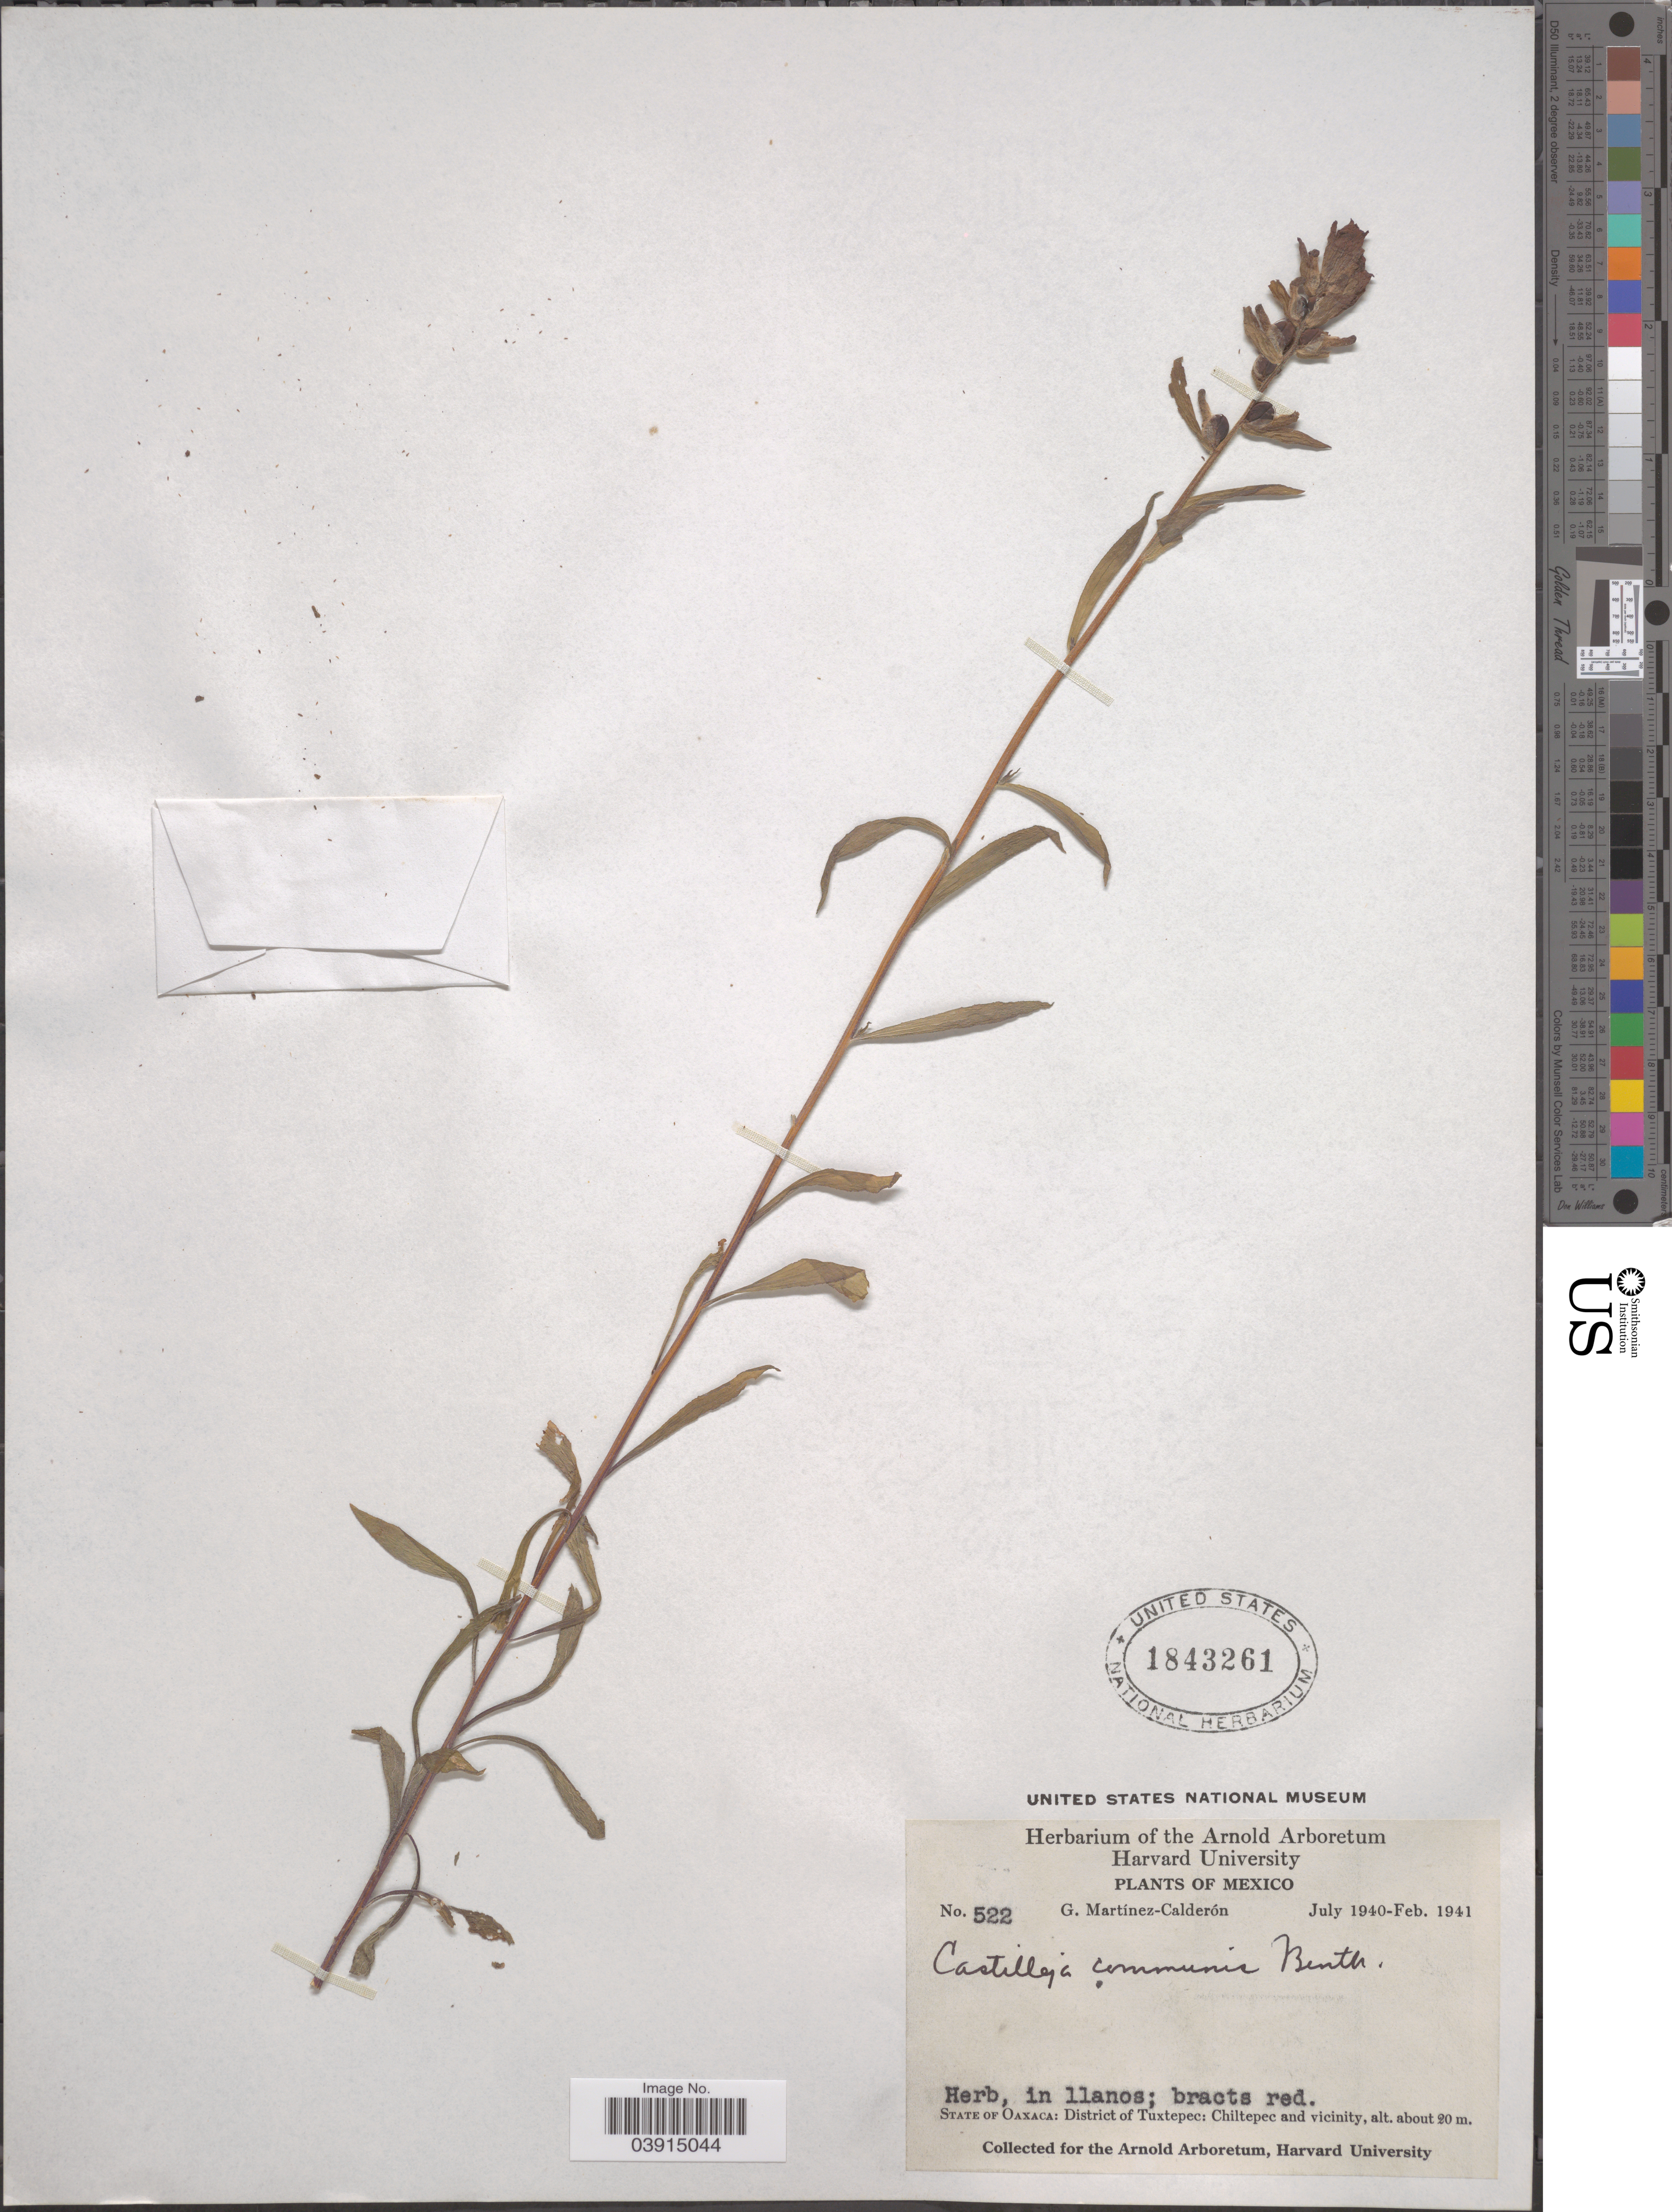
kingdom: Plantae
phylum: Tracheophyta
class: Magnoliopsida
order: Lamiales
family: Orobanchaceae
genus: Castilleja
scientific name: Castilleja arvensis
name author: Schltdl. & Cham.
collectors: G. Martínez Calderón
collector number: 522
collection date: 1940-07/1941-02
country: Mexico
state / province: Oaxaca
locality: District of Tuxtepec: Chiltepec and vicinity.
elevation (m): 20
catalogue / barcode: US 1843261